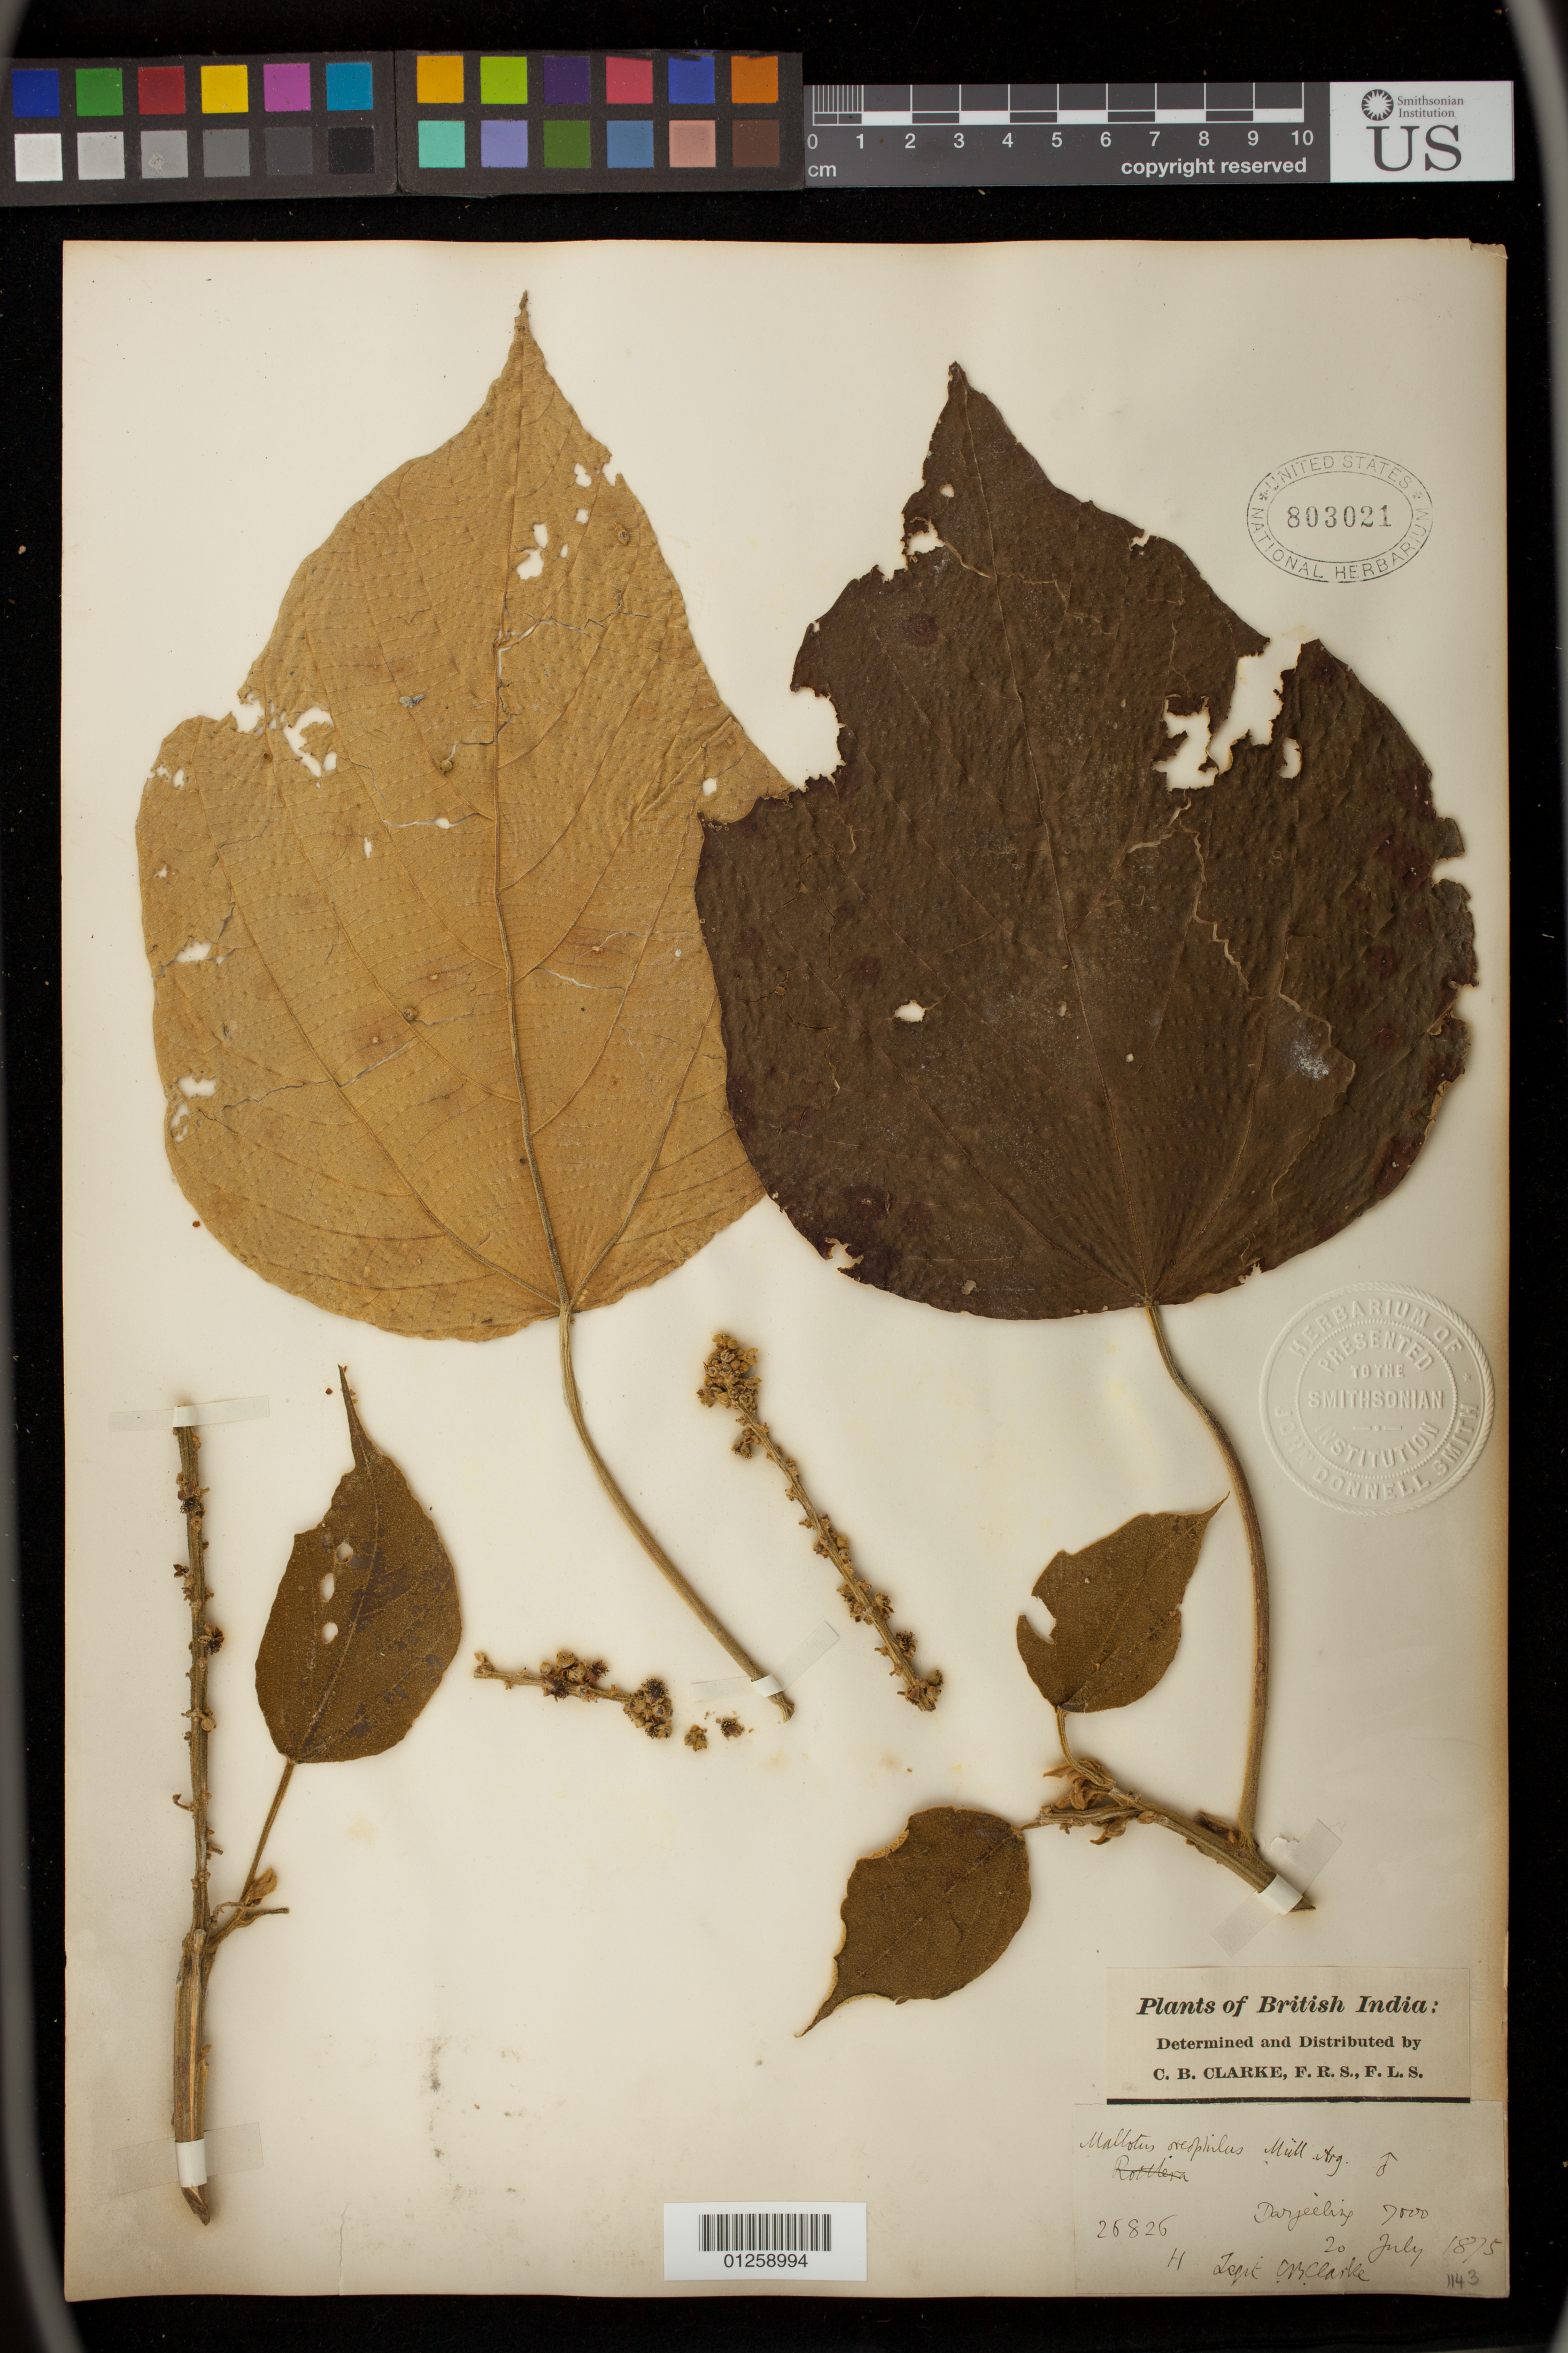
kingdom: Plantae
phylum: Tracheophyta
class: Magnoliopsida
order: Malpighiales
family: Euphorbiaceae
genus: Mallotus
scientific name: Mallotus oreophilus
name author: Müll. Arg.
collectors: C. B. Clarke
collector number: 26826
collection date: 1875-07-20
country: India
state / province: West Bengal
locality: Darjeeling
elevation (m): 2134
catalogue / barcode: US 803021